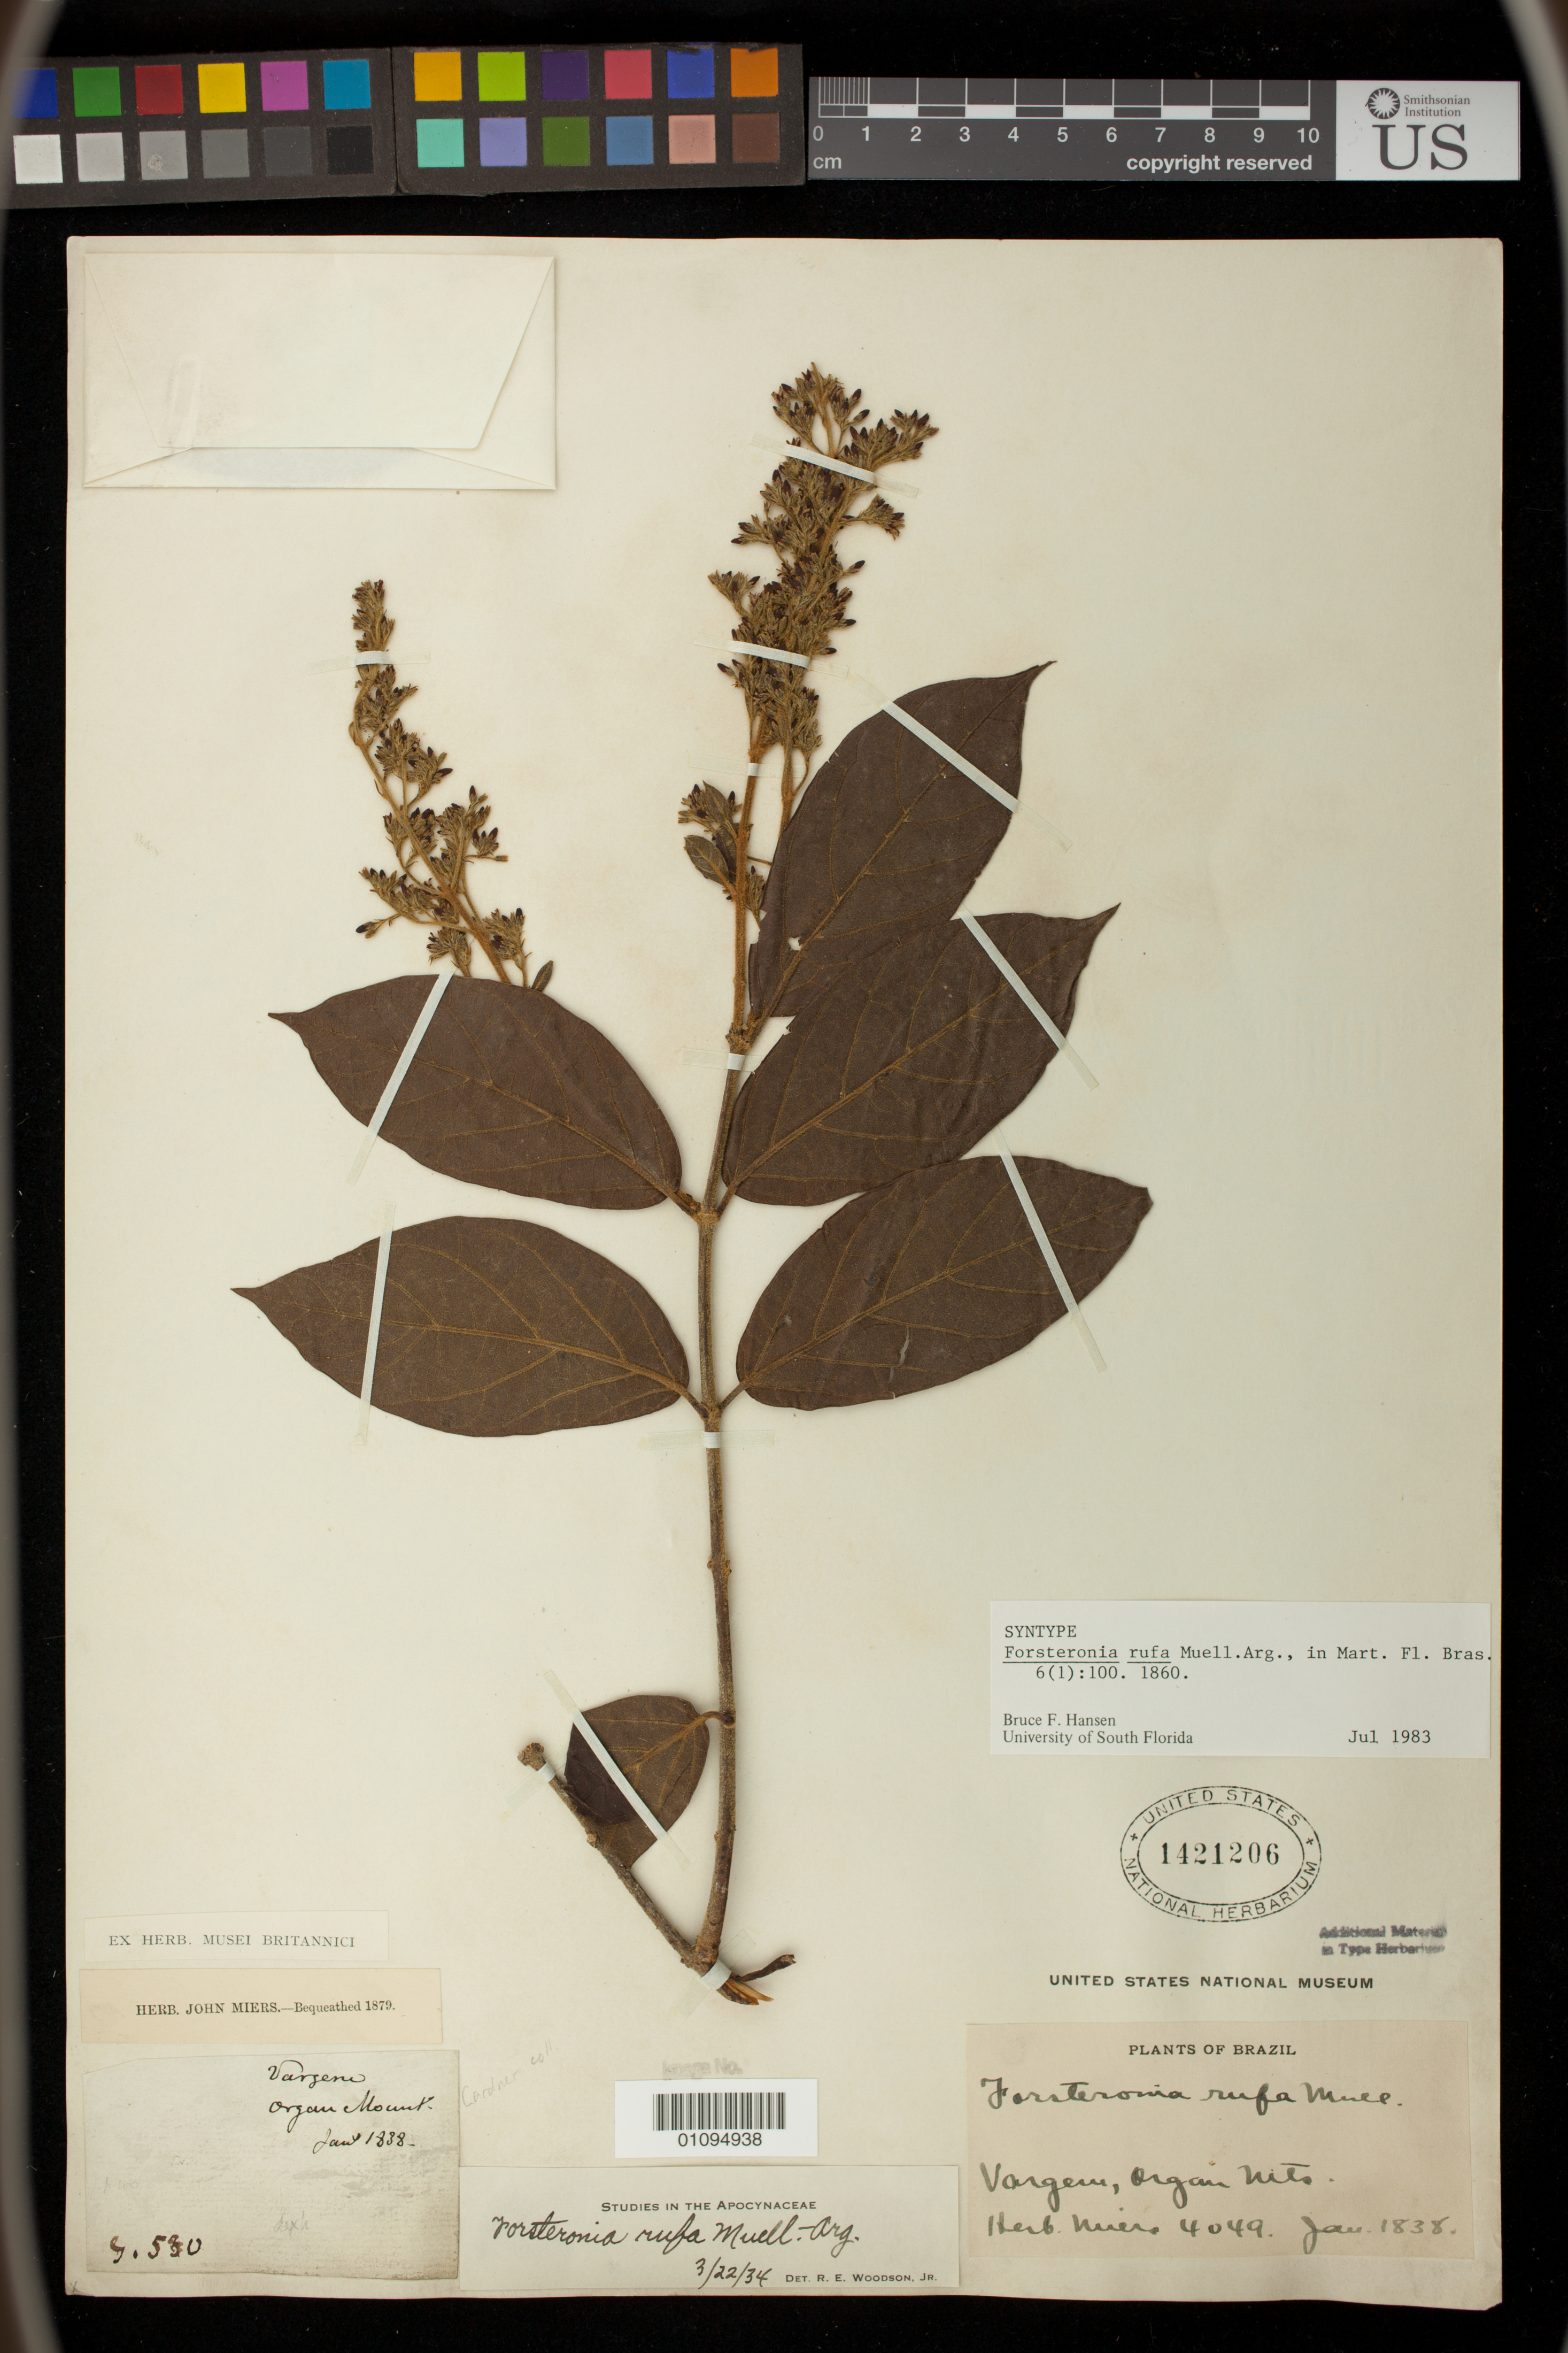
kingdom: Plantae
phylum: Tracheophyta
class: Magnoliopsida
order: Gentianales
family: Apocynaceae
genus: Forsteronia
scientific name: Forsteronia rufa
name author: Müll. Arg. in Mart.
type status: Syntype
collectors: G. Gardner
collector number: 530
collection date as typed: Jan 1838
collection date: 1838-01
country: Brazil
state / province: Rio de Janeiro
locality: Orgaos Mts.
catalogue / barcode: US 1421206